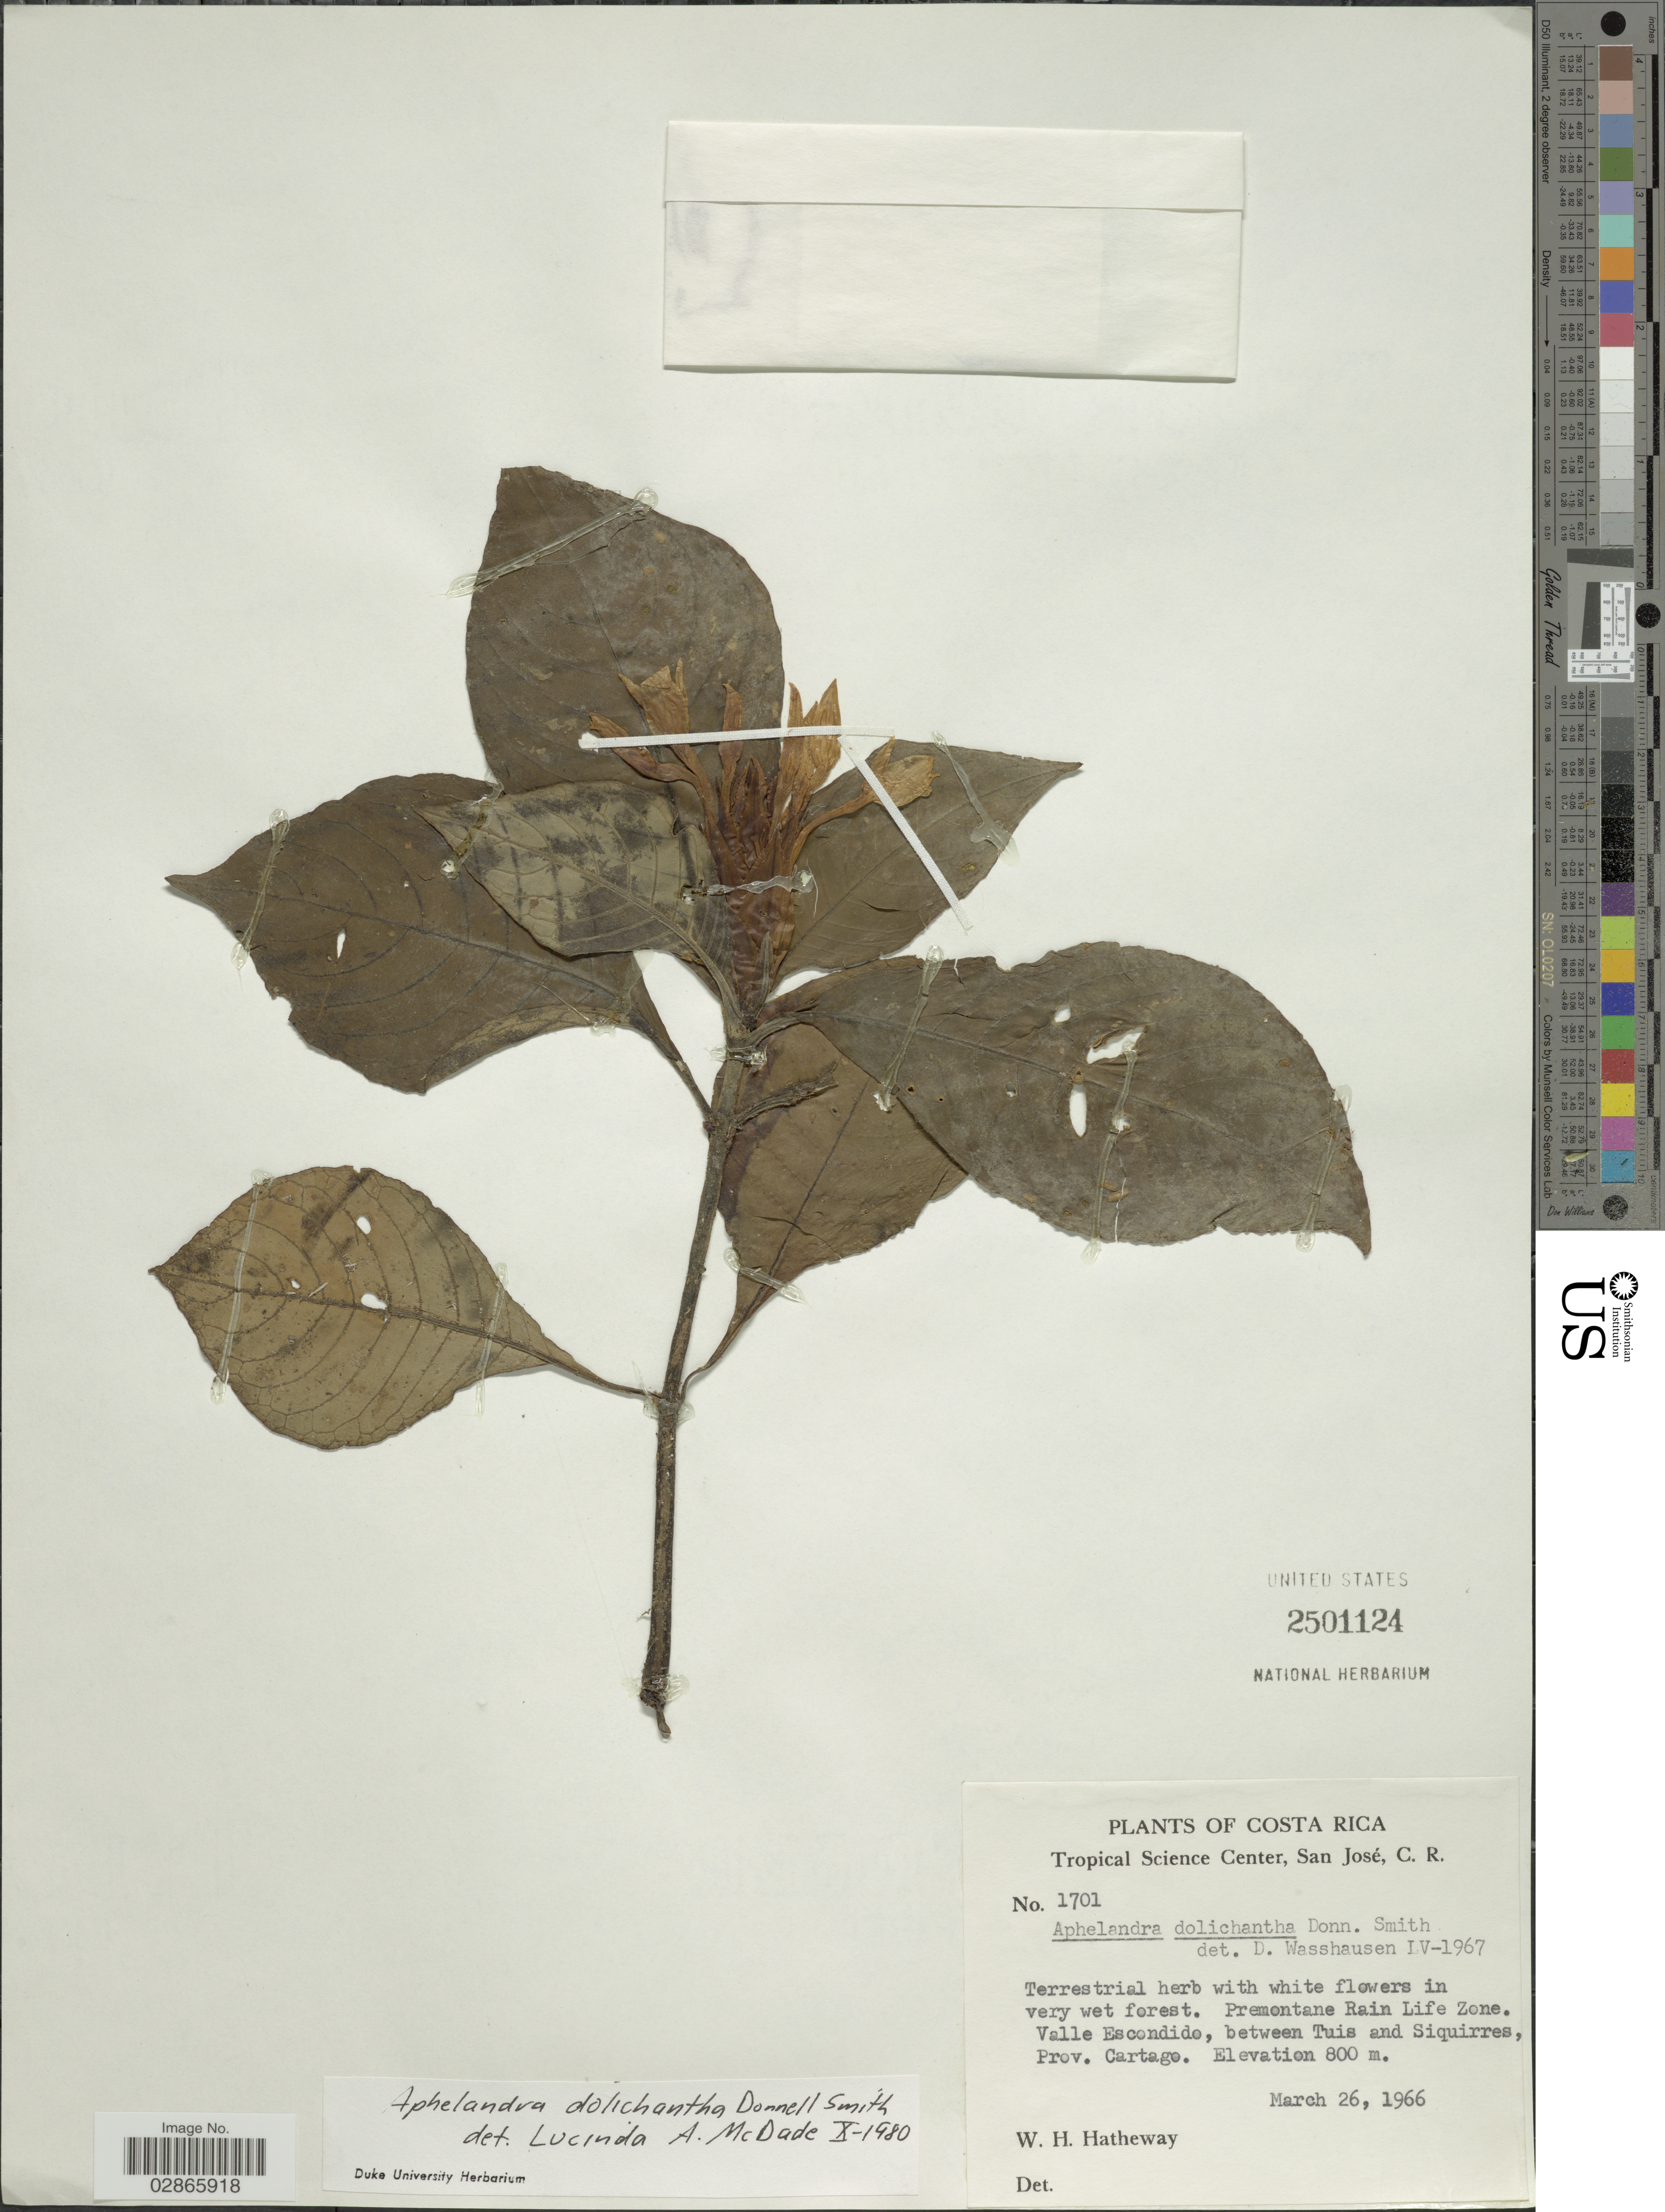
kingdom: Plantae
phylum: Tracheophyta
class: Magnoliopsida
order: Lamiales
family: Acanthaceae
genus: Aphelandra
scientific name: Aphelandra dolichantha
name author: Donn. Sm.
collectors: W. H. Hatheway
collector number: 1701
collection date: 1966-03-26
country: Costa Rica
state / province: Cartago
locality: Premontane Rain Life Zone. Valle Escondido, between Tuis and Siquirres.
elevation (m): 800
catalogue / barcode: US 2501124